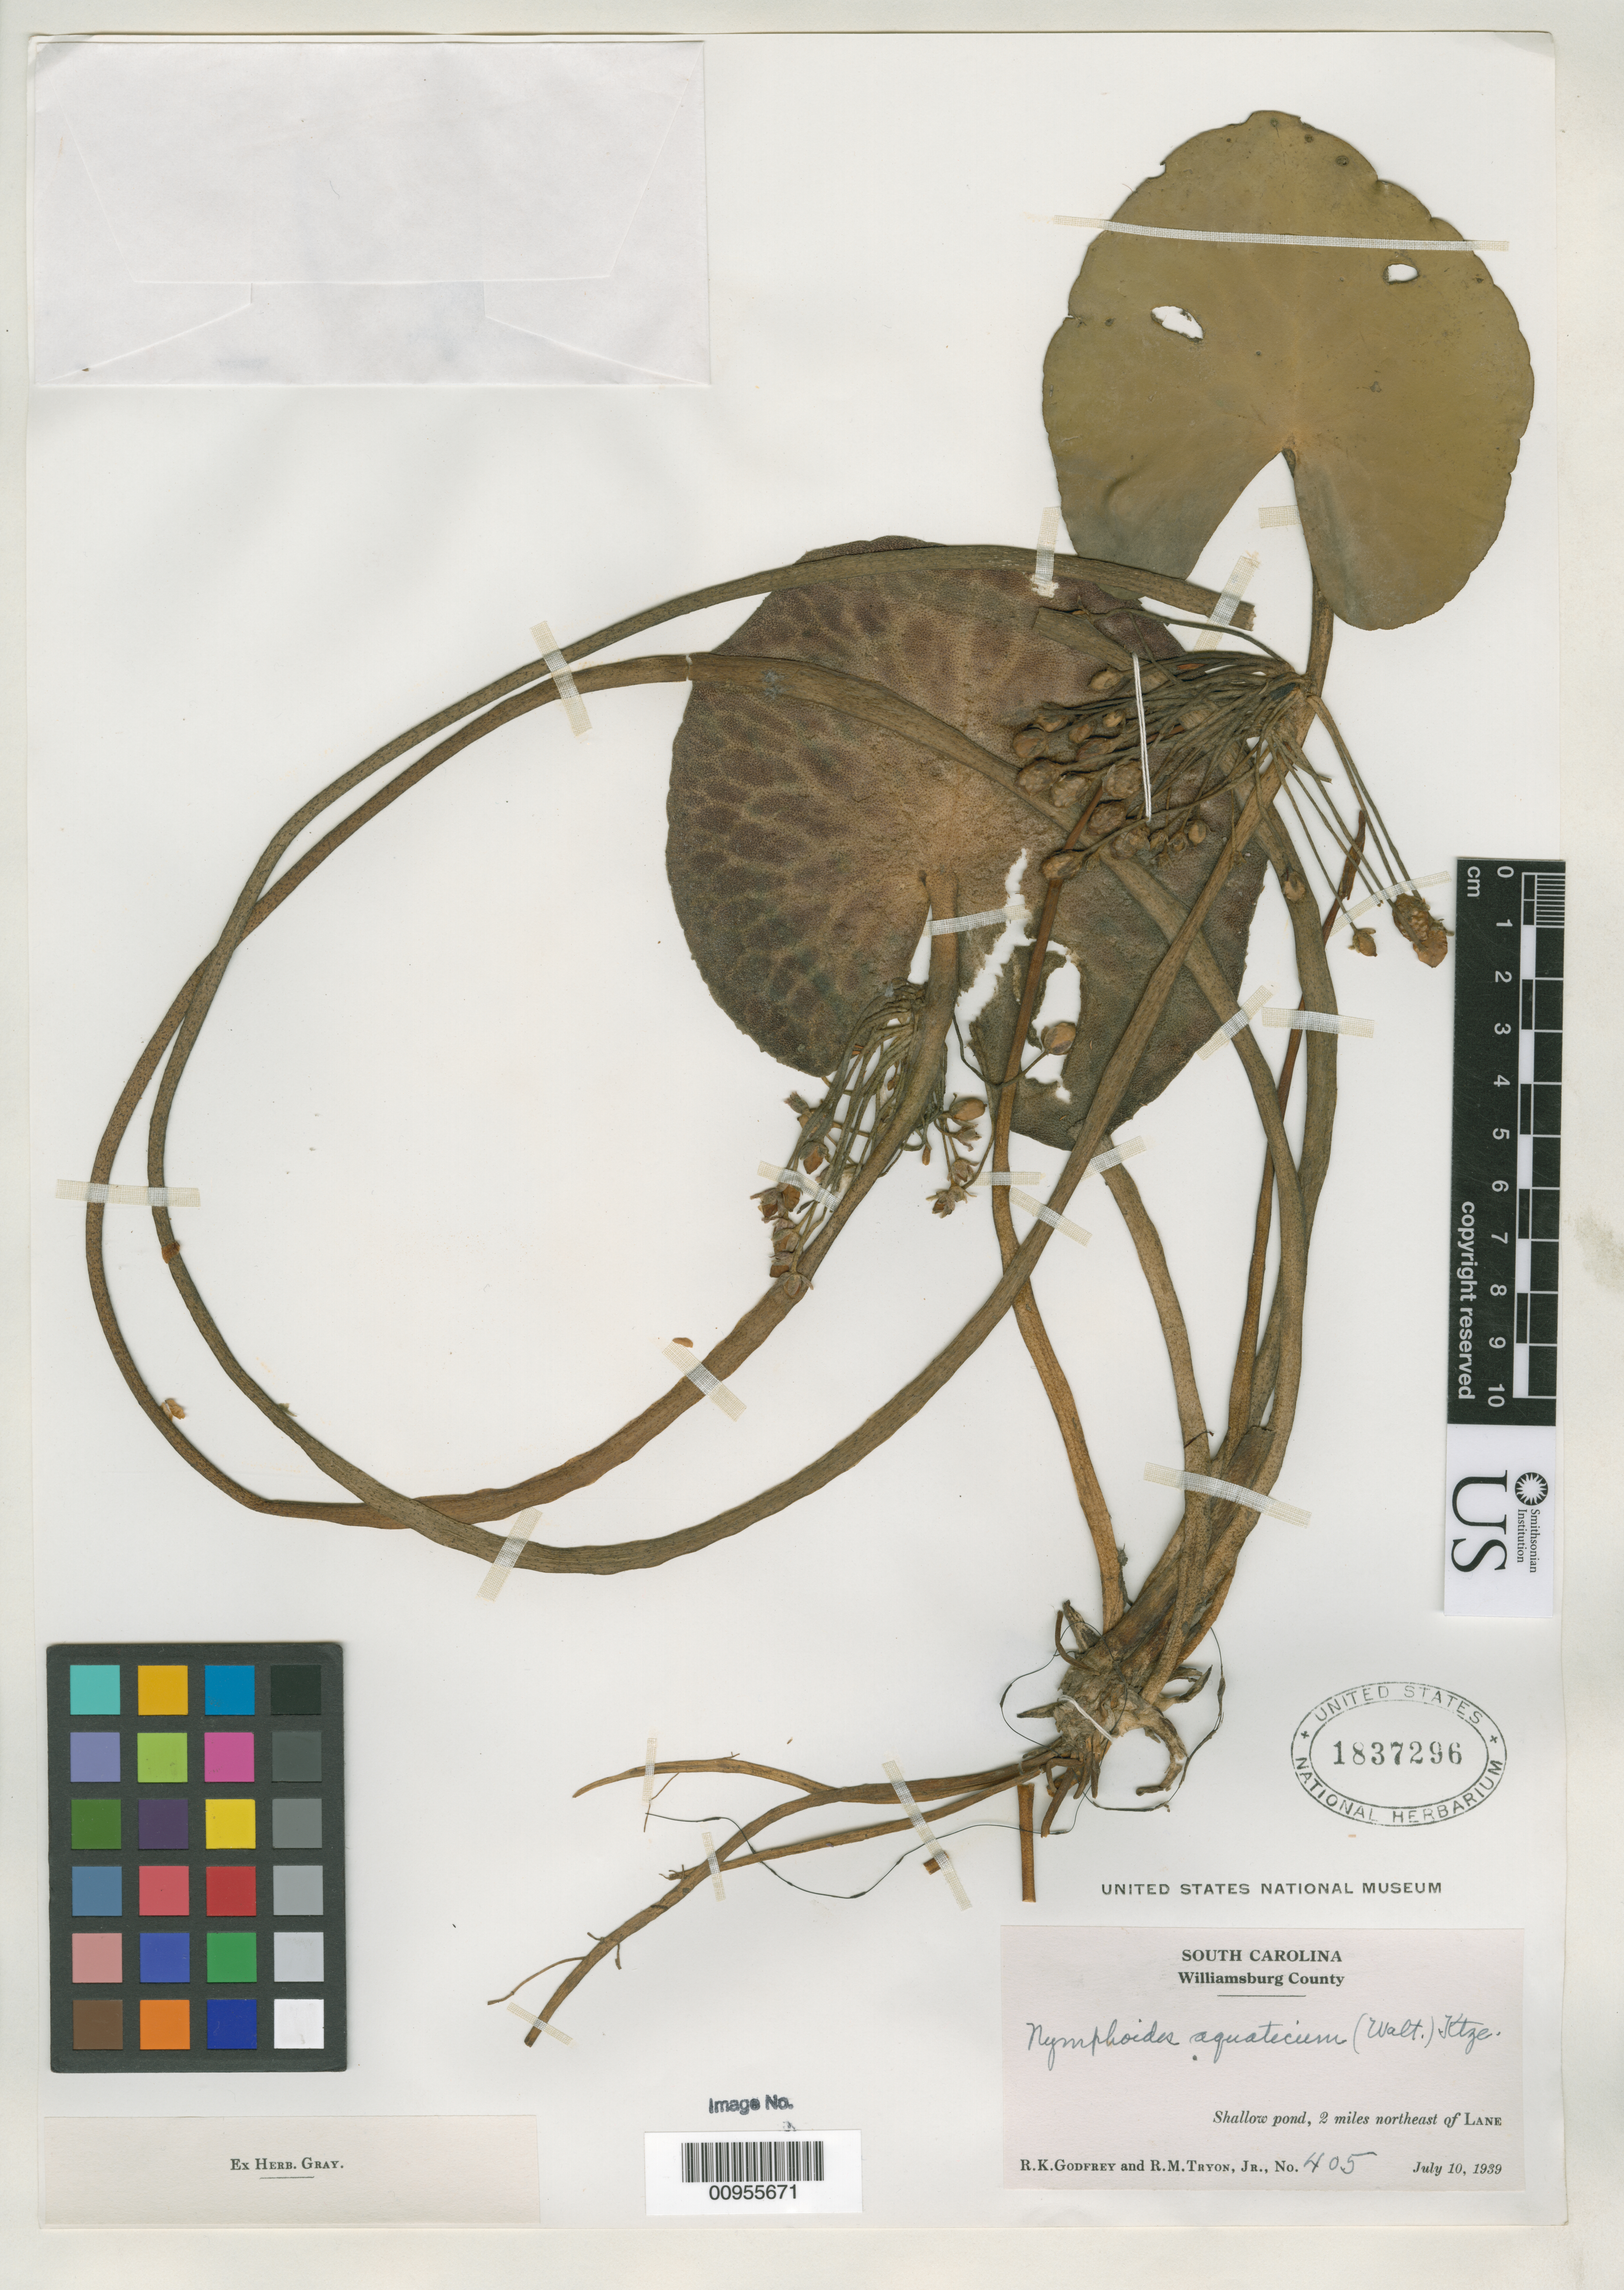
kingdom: Plantae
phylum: Tracheophyta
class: Magnoliopsida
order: Asterales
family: Menyanthaceae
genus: Villarsia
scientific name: Villarsia aquatica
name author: J.F. Gmel.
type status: Isoneotype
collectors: R. K. Godfrey & R. M. Tryon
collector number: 405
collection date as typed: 10 Jul 1939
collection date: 1939-07-10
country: United States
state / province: South Carolina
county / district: Williamsburg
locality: Shallow pond, 2 miles northeast of Lane.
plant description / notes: Villarsia aquatica J.F. Gmel. is based on Anonymos aquatica Walt., nom. illeg. (see Ward 2007).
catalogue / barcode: US 1837296